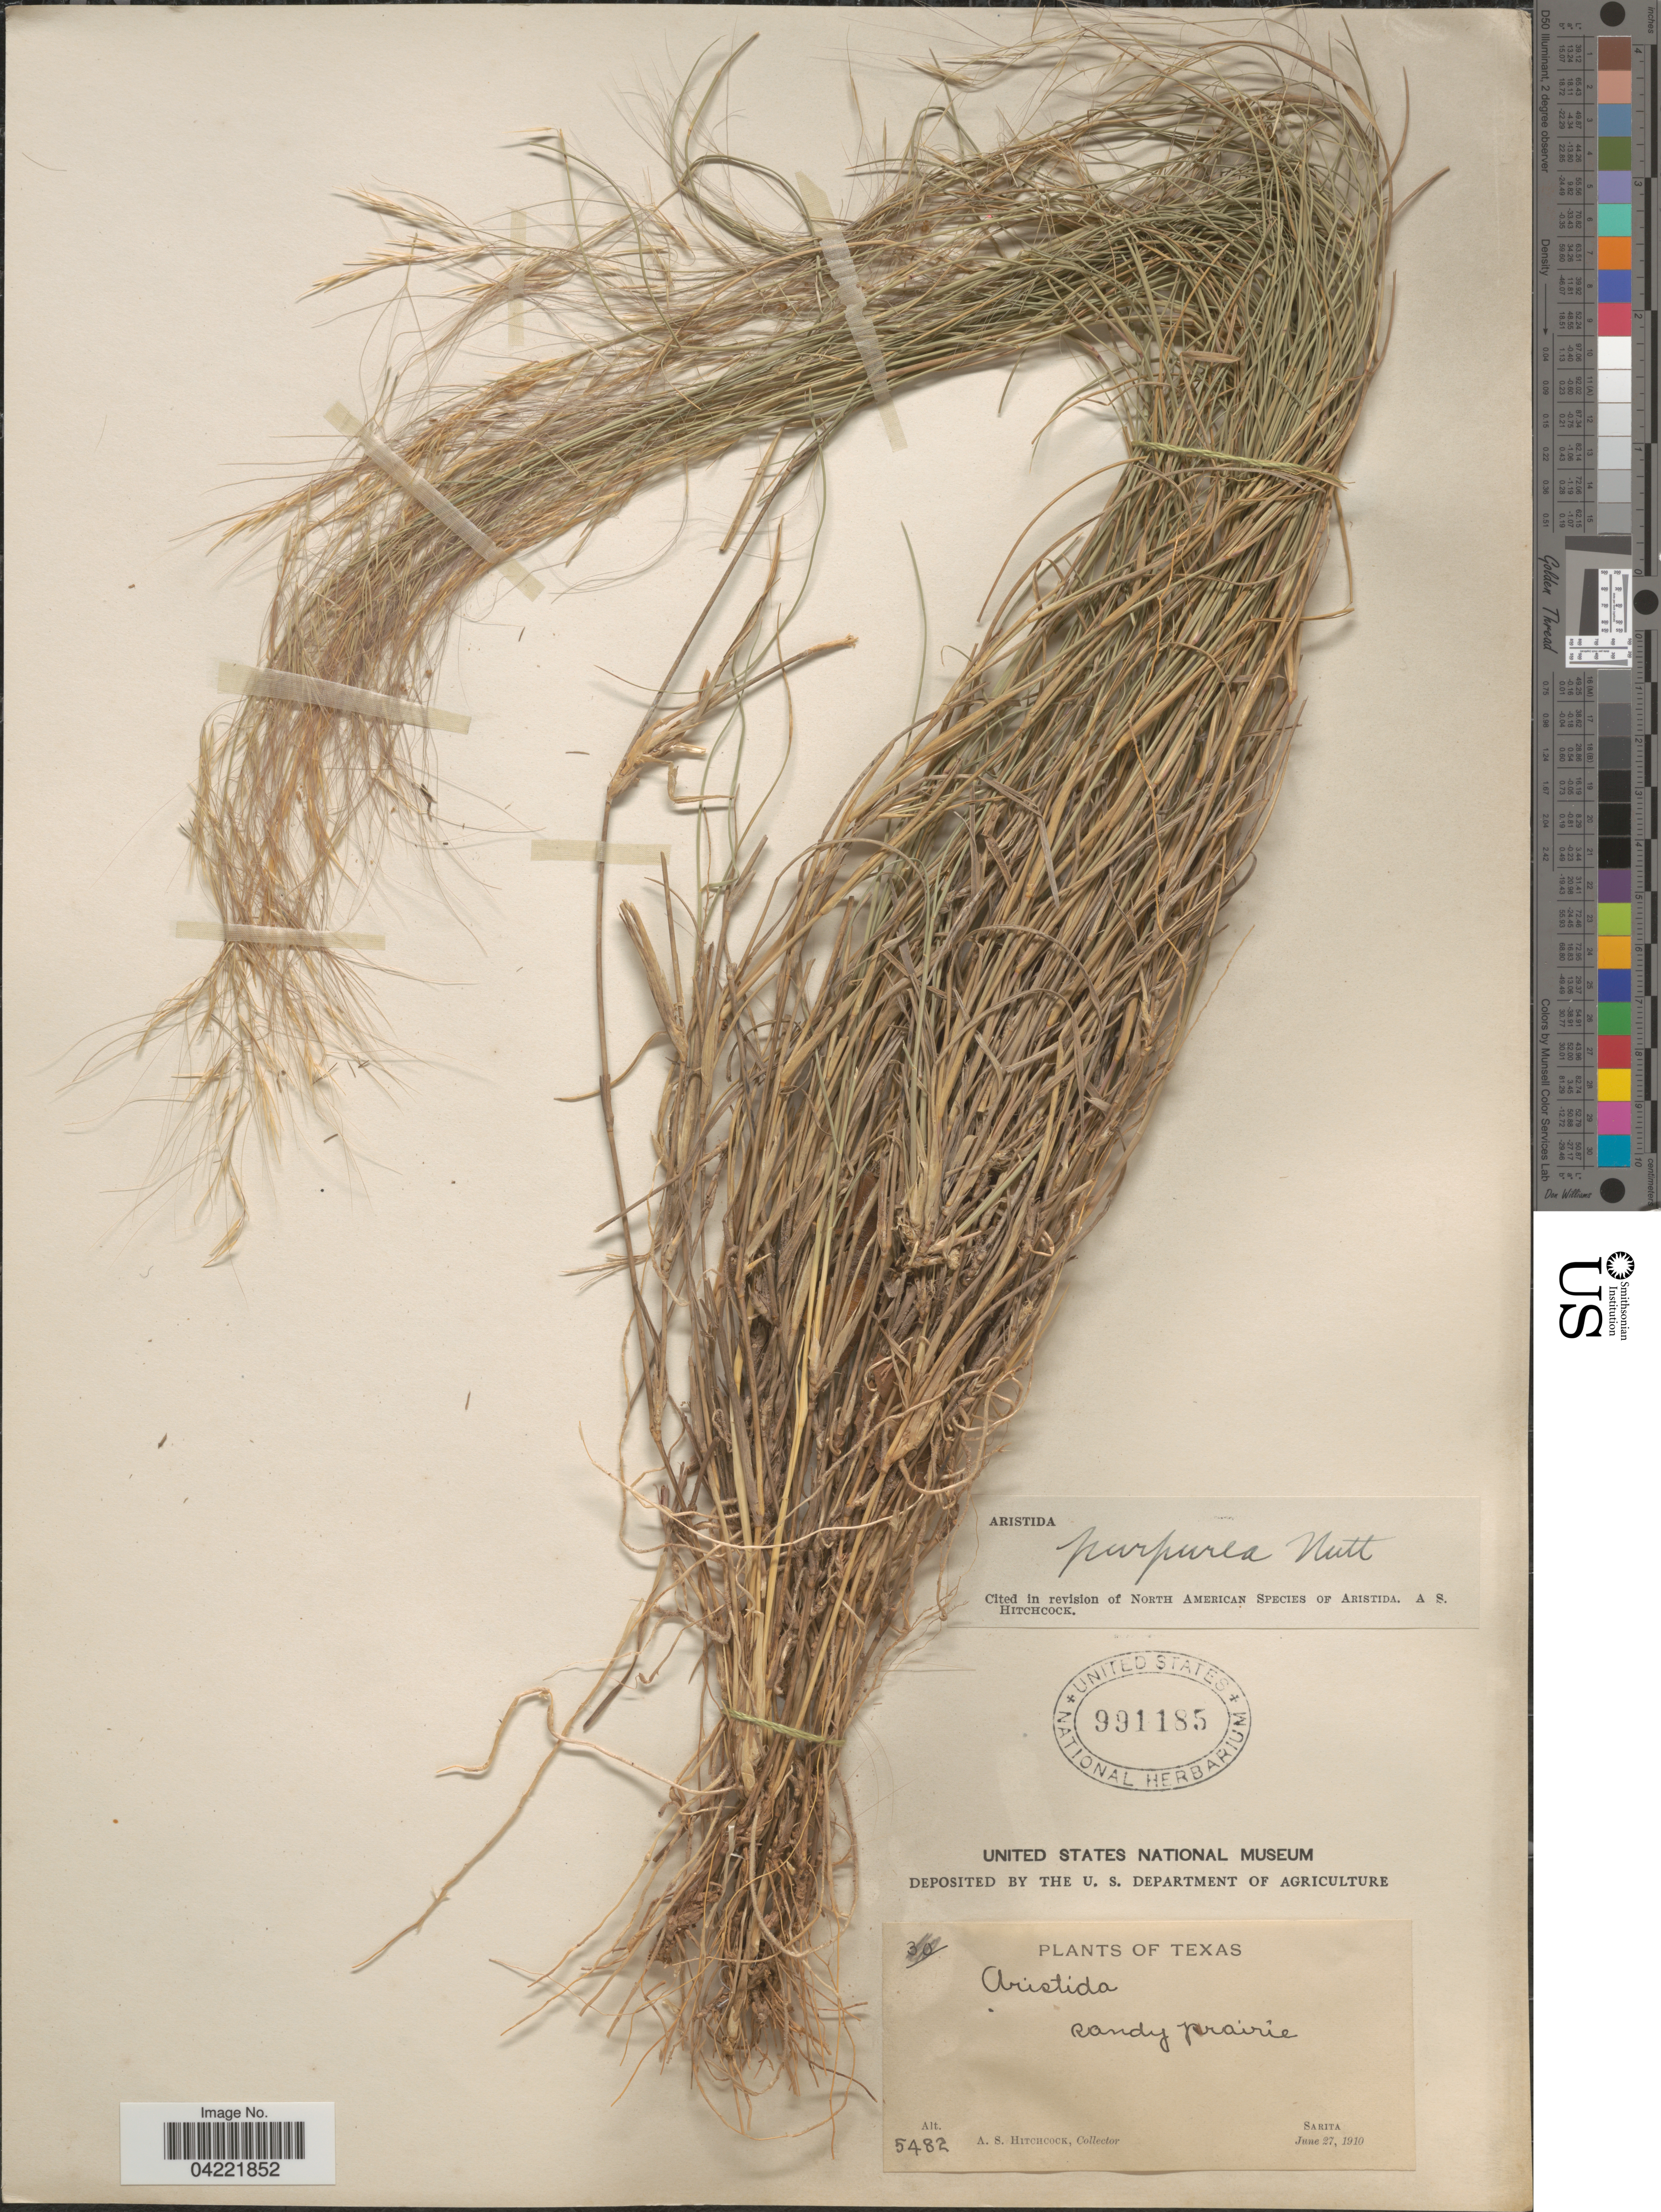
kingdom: Plantae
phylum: Tracheophyta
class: Liliopsida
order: Poales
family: Poaceae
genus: Aristida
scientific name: Aristida purpurea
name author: Nutt.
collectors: A. S. Hitchcock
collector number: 5482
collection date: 1910-06-27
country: United States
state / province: Texas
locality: Sandy prairie. Sarita.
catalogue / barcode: US 991185